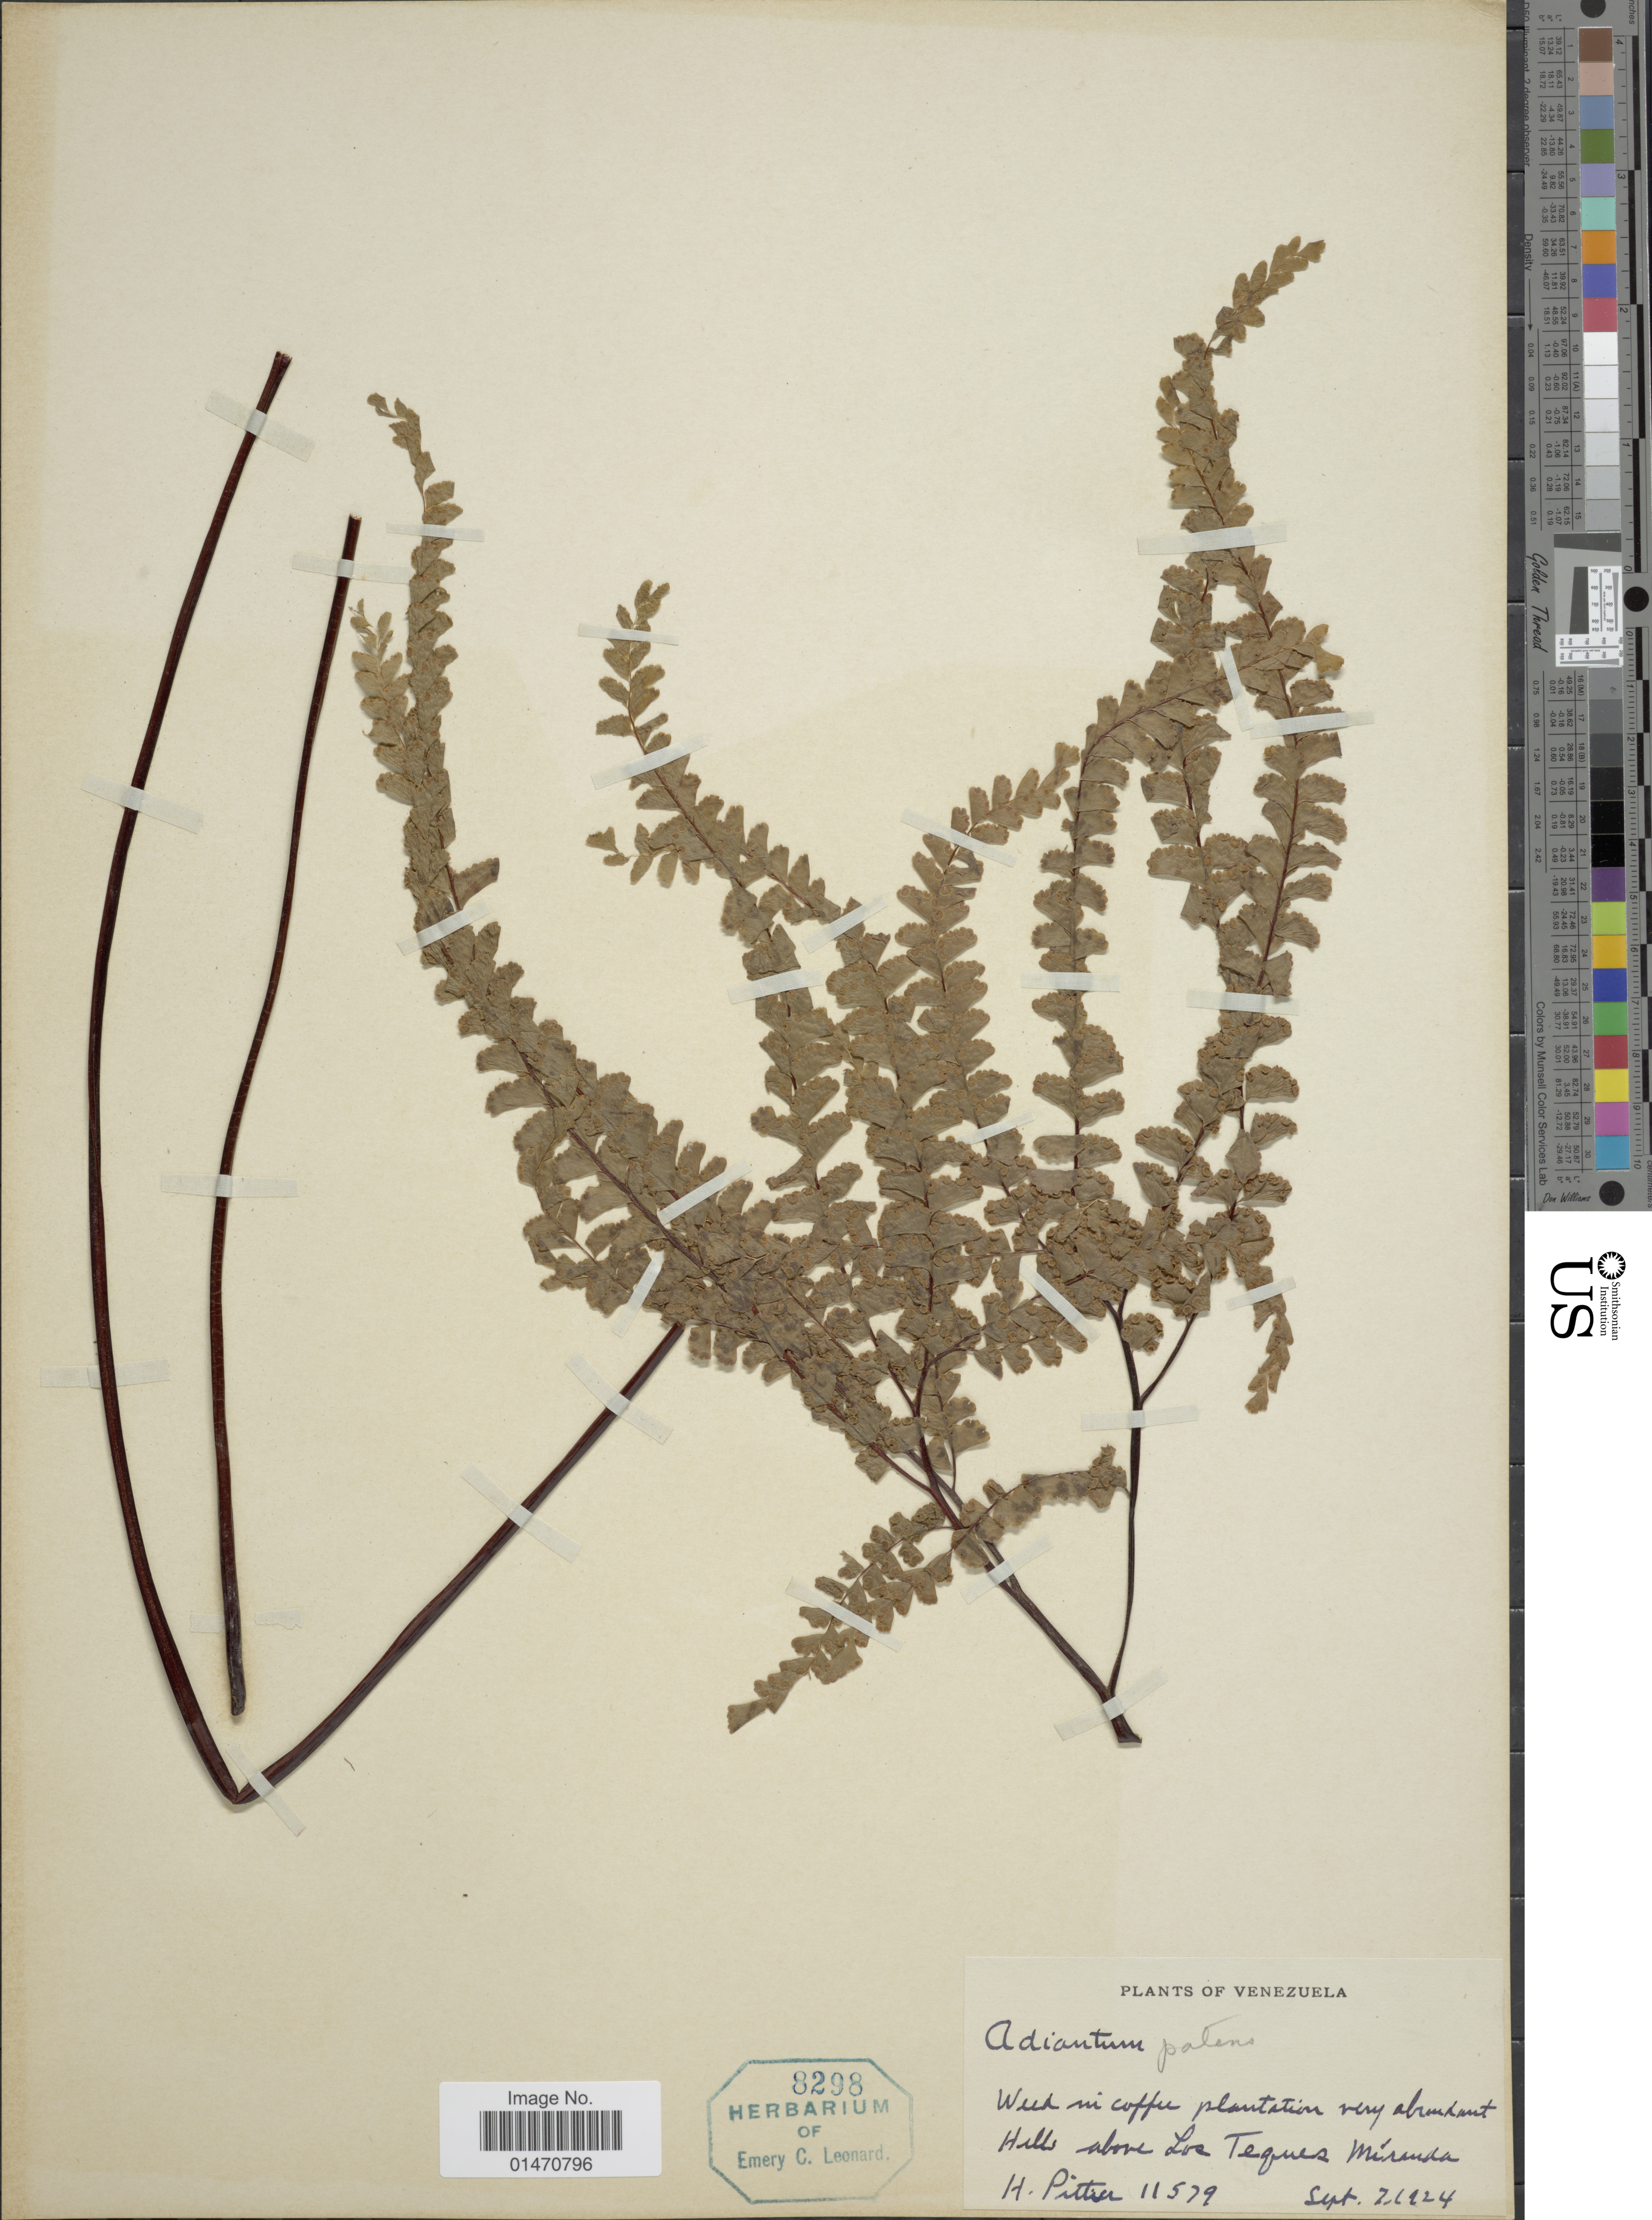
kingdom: Plantae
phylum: Tracheophyta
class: Polypodiopsida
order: Polypodiales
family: Pteridaceae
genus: Adiantum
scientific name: Adiantum patens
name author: Willd.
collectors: H. F. Pittier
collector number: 11579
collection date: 1924-09-07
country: Venezuela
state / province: Miranda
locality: Weed in coffee plantation, Hills above Los Teques, Miranda